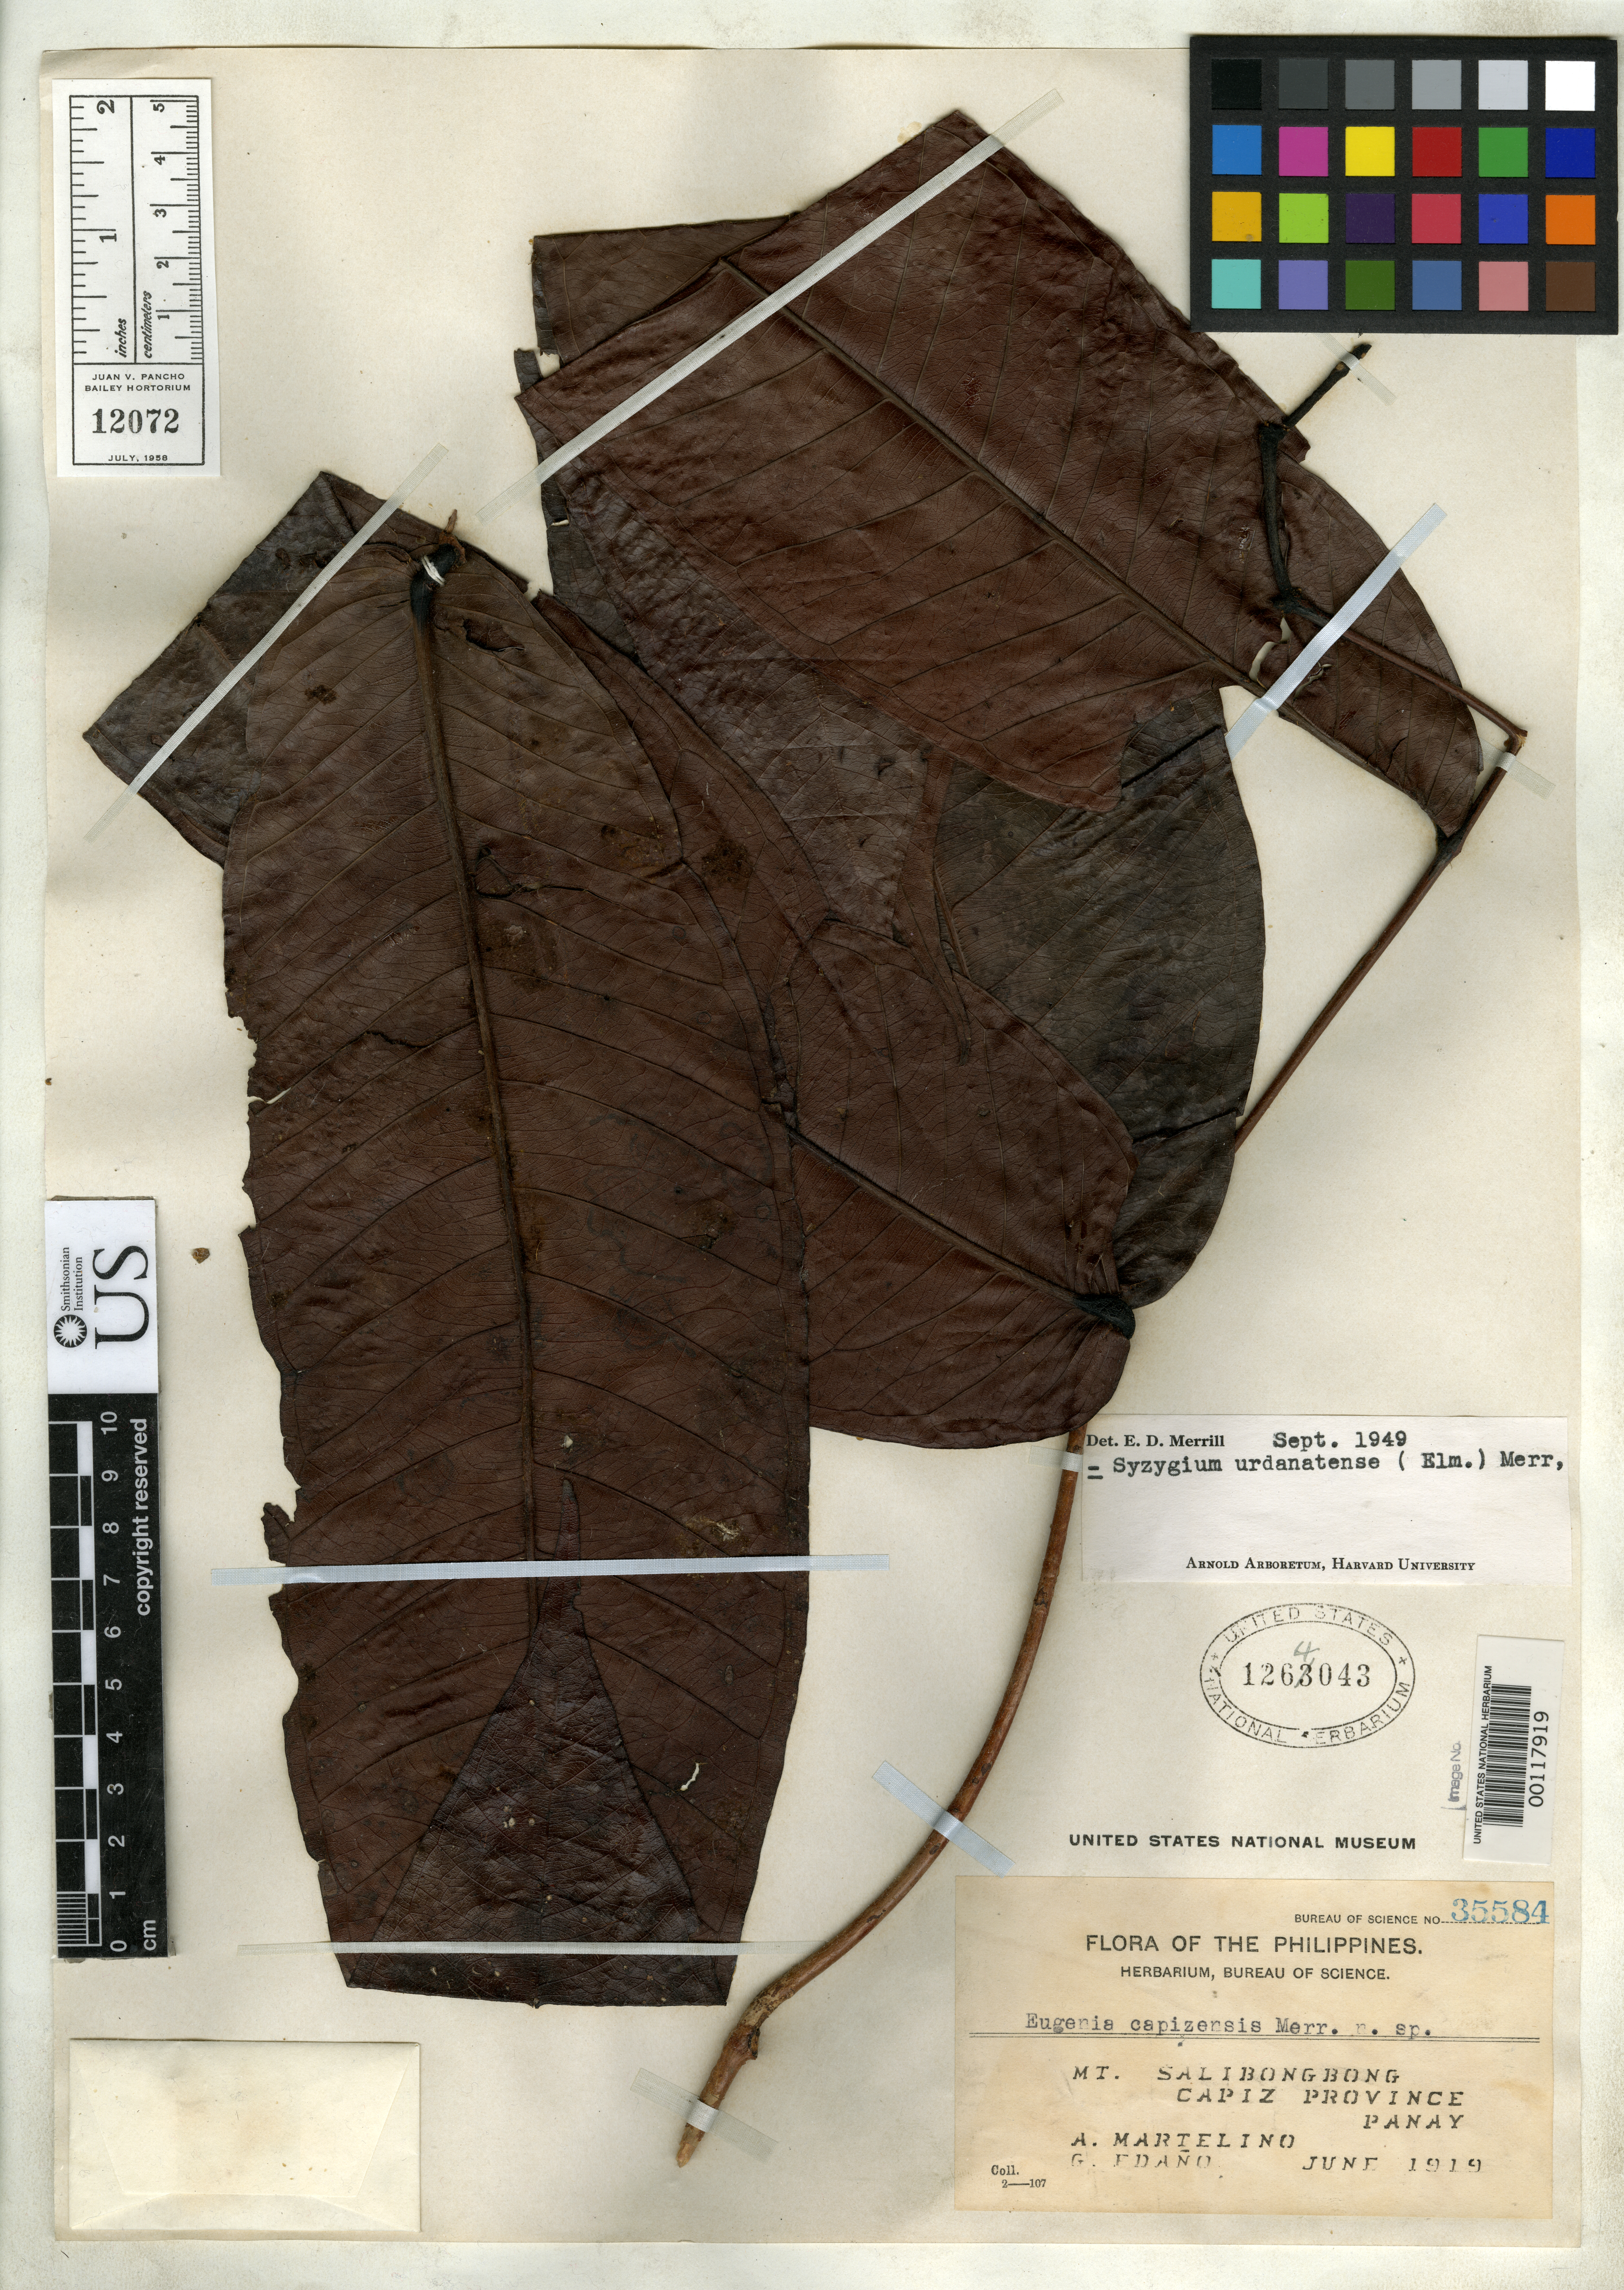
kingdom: Plantae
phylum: Tracheophyta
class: Magnoliopsida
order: Myrtales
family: Myrtaceae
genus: Eugenia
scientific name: Eugenia capizensis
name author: Merr.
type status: Isotype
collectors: A. Martelino & G. E. Edaño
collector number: Bur. Sci. 35584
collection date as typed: Jun 1919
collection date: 1919-06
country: Philippines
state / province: Western Visayas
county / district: Capiz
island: Panay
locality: Mt. Salibongbong.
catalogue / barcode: US 1264043